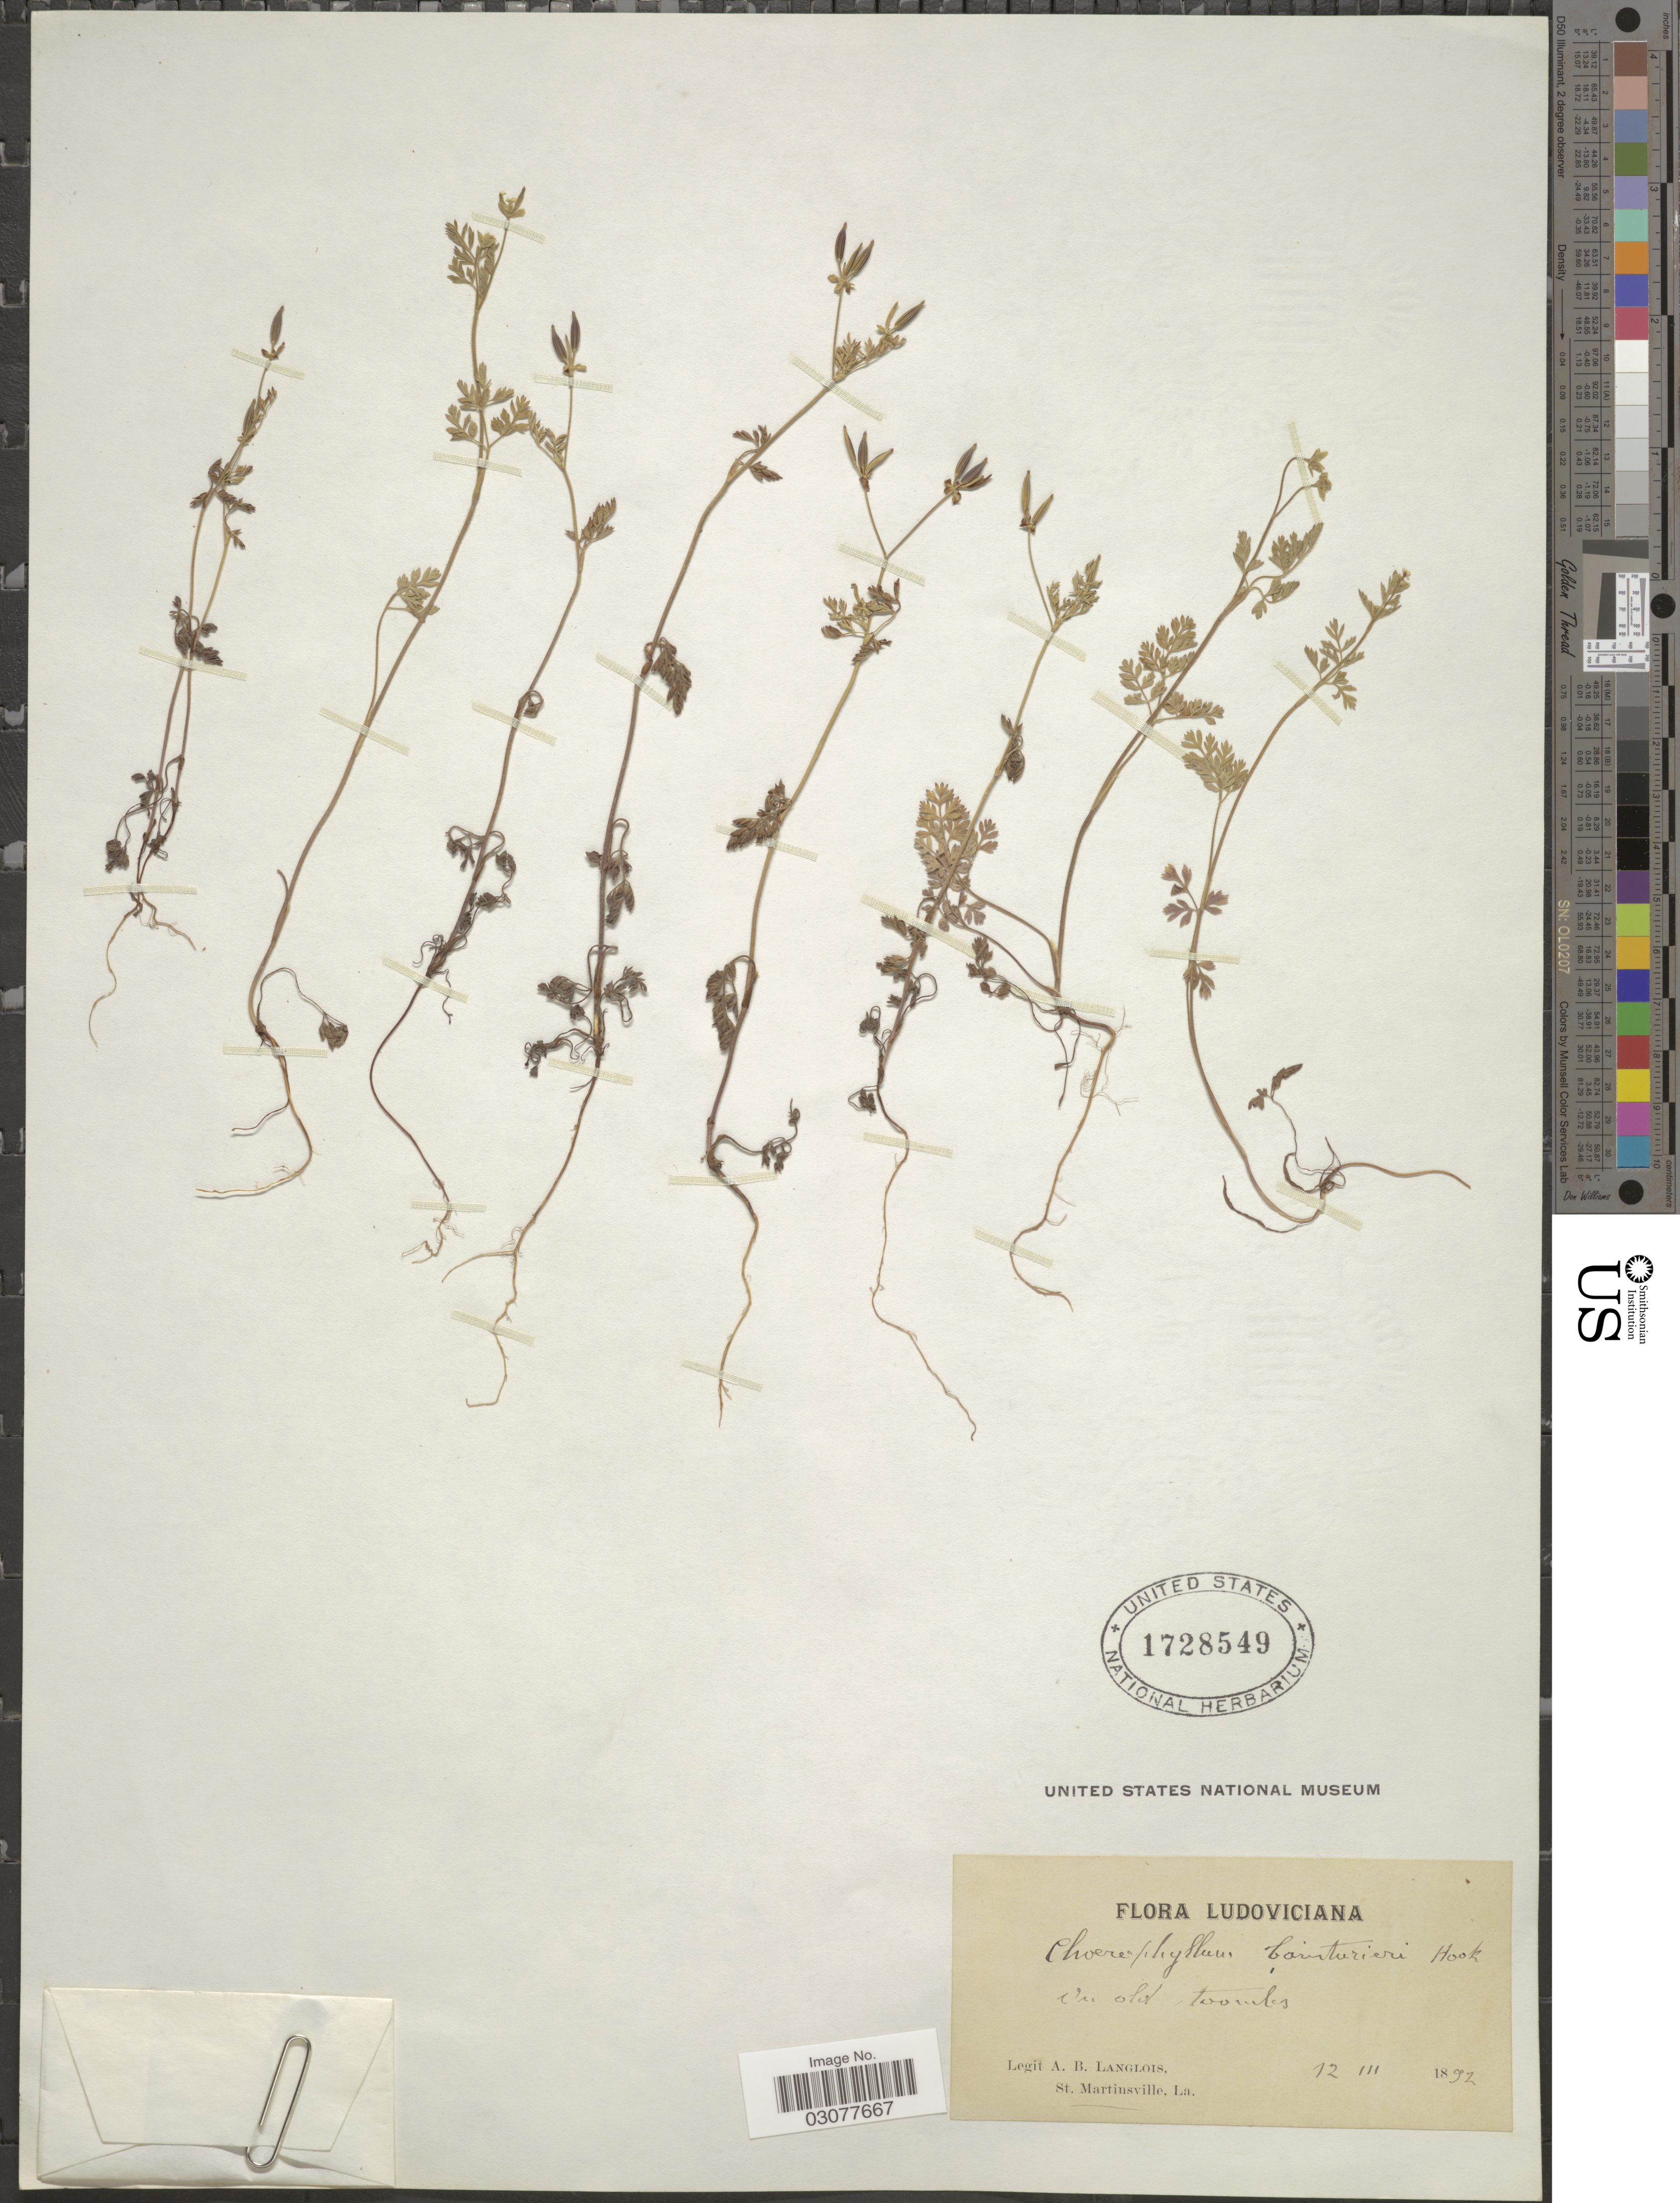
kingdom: Plantae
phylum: Tracheophyta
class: Magnoliopsida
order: Apiales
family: Apiaceae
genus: Chaerophyllum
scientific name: Chaerophyllum tainturieri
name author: Hook.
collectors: A. Langlois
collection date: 1892-03-12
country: United States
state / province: Louisiana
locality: On old tombs. Martinville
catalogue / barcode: US 1728549